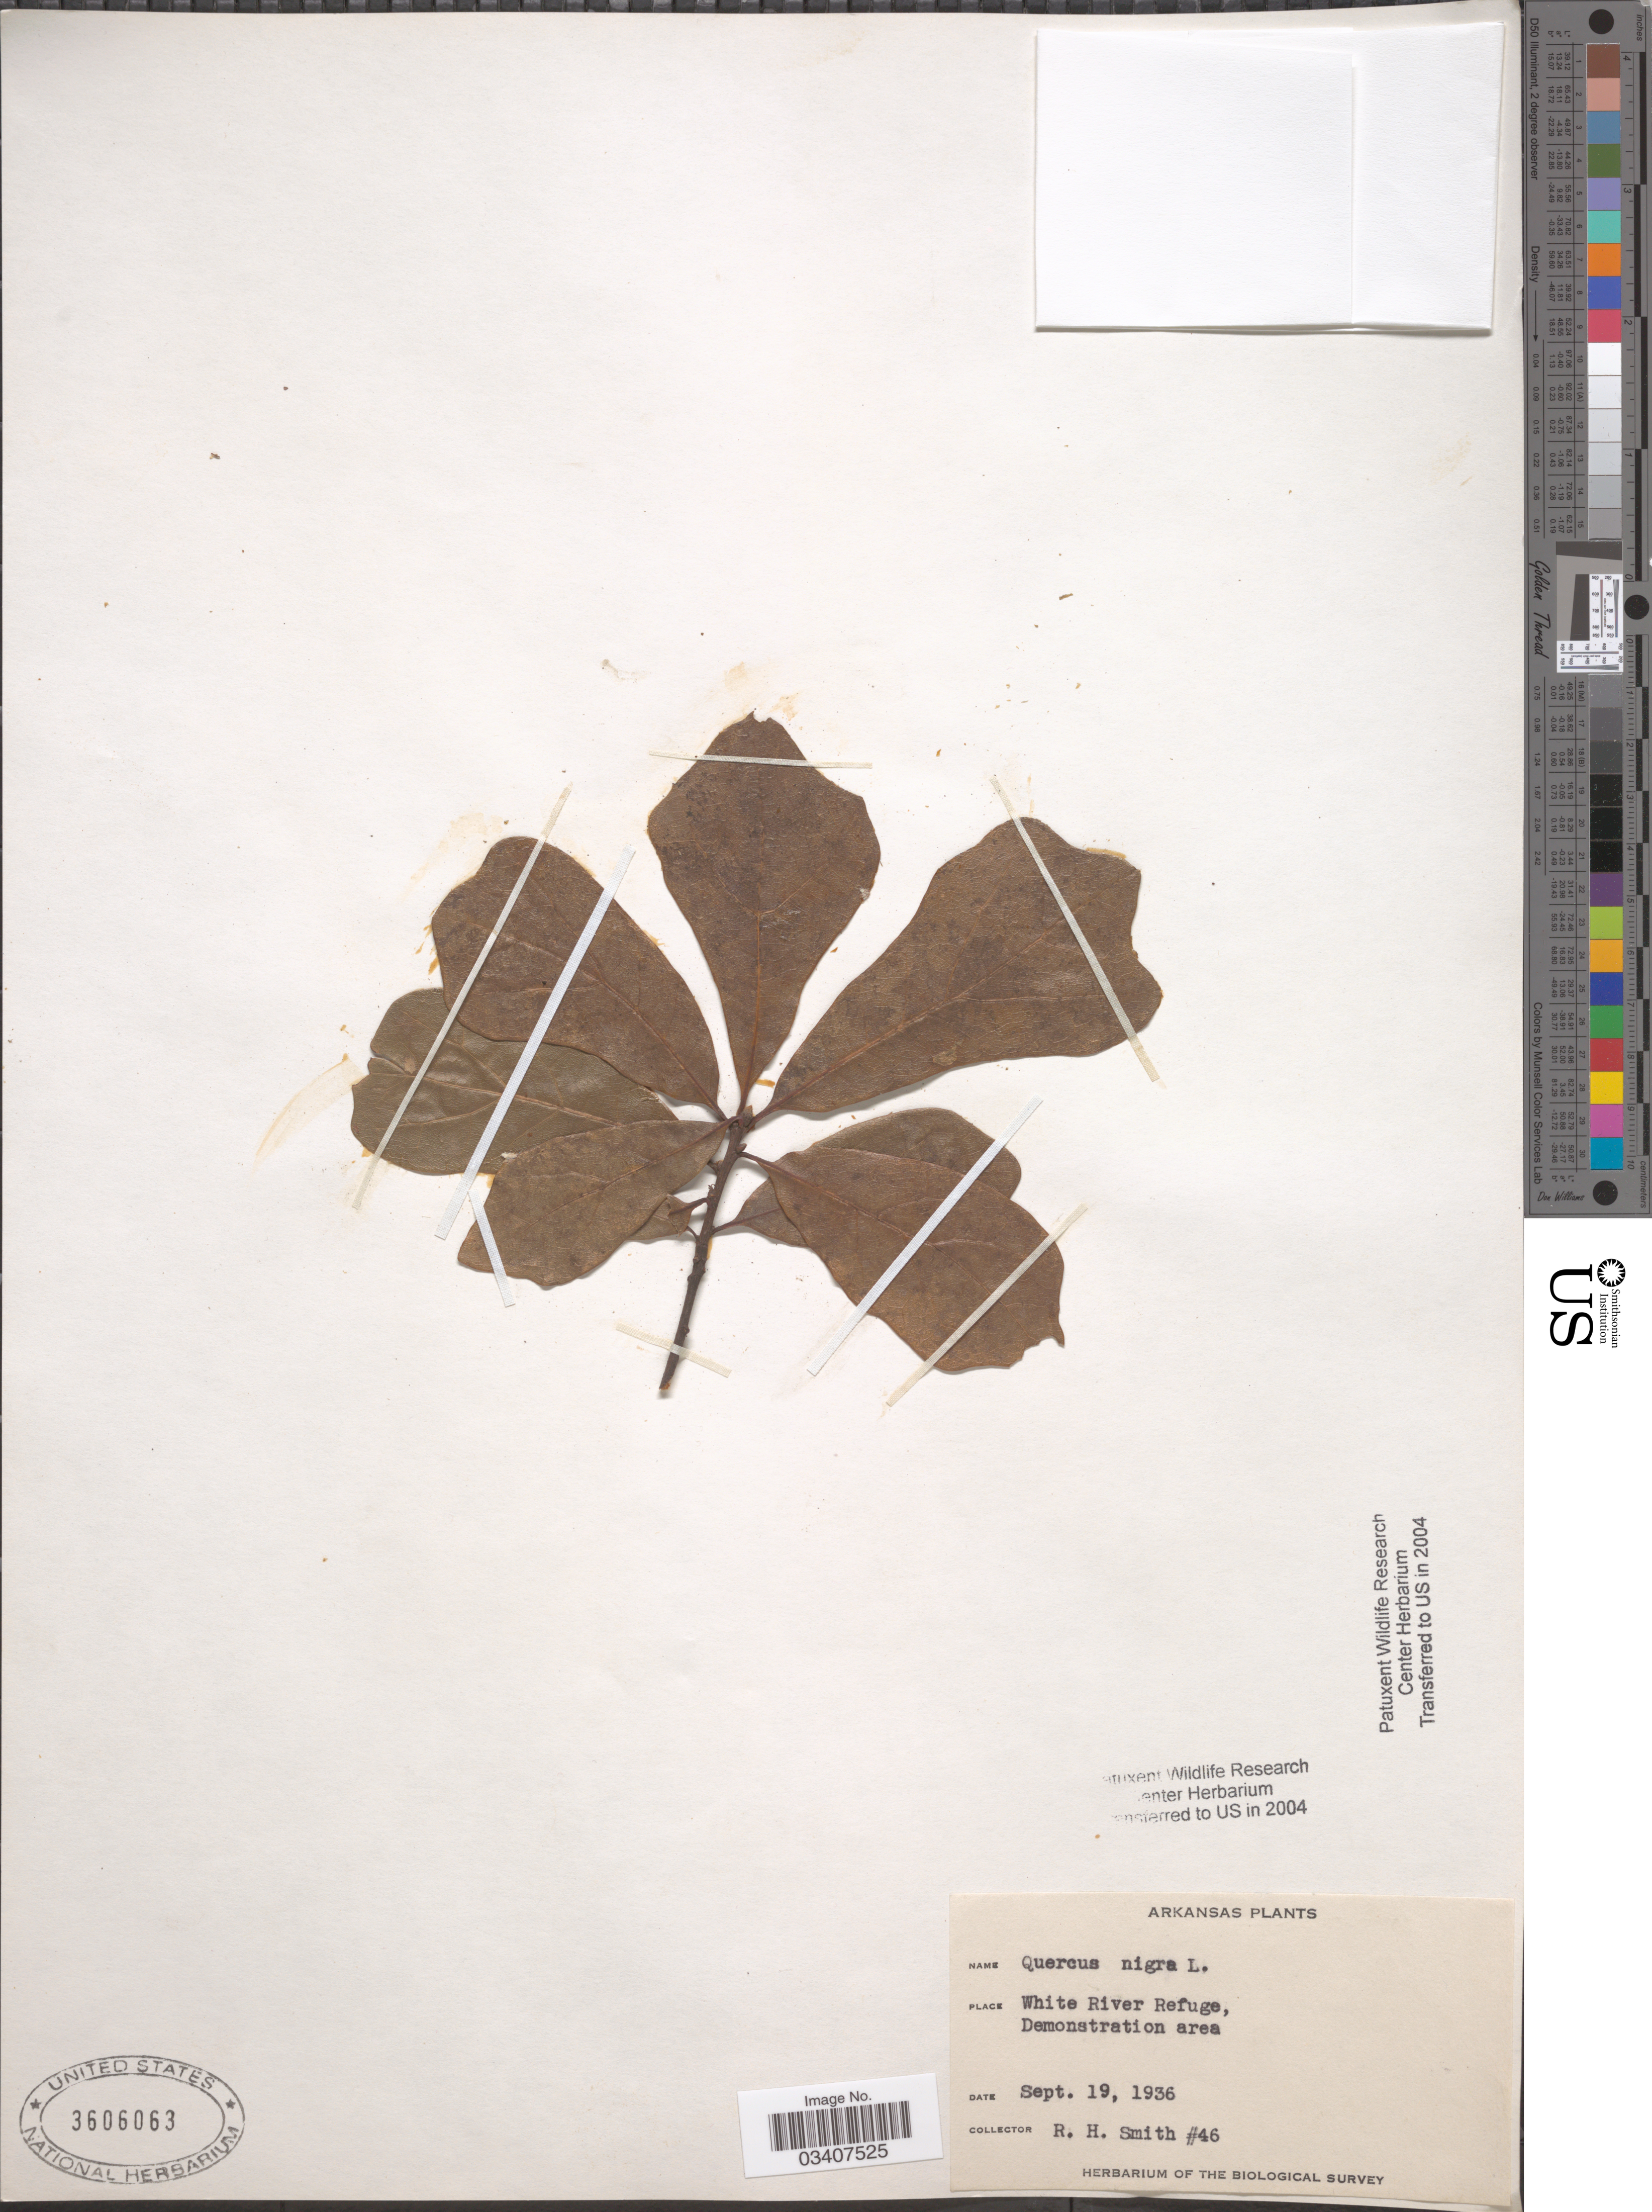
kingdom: Plantae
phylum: Tracheophyta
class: Magnoliopsida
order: Fagales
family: Fagaceae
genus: Quercus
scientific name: Quercus nigra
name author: L.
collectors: R. H. Smith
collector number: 46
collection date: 1936-09-19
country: United States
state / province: Arkansas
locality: White River Refuge, Demonstration area.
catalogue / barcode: US 3606063